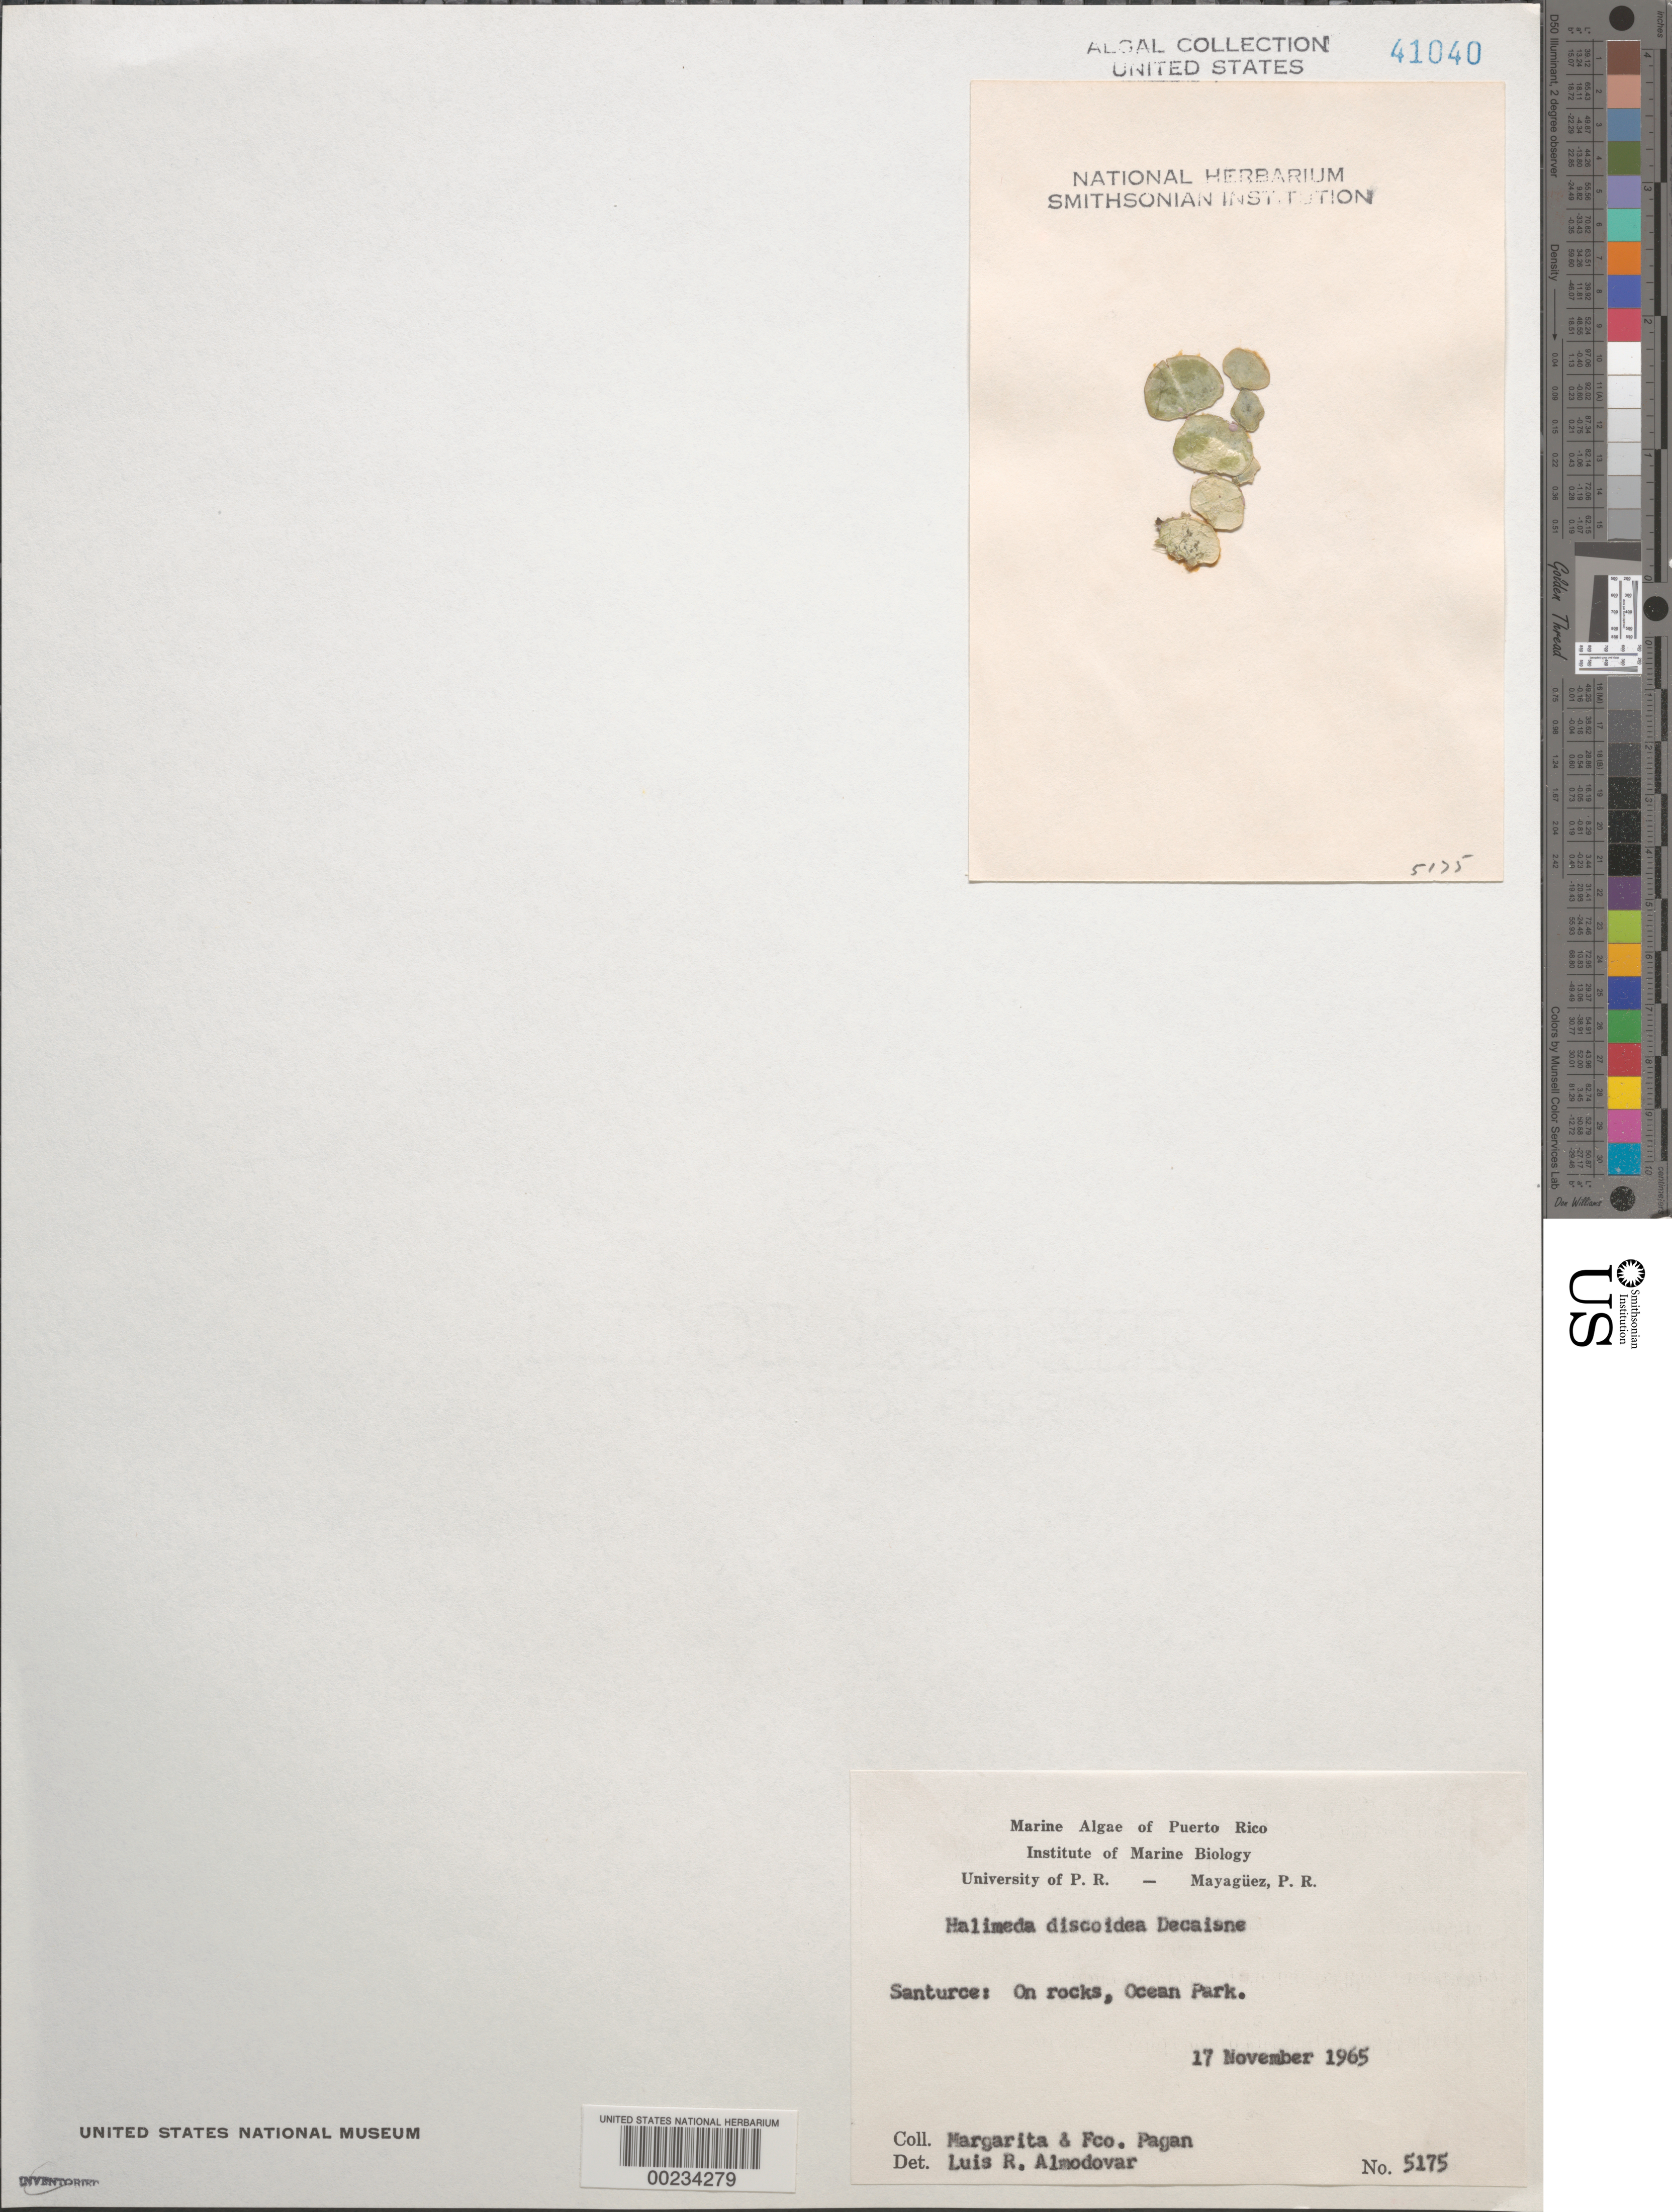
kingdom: Plantae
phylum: Chlorophyta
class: Ulvophyceae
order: Bryopsidales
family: Halimedaceae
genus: Halimeda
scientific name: Halimeda discoidea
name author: Decne.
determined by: Almodovar, L. R.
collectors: M. Pagan & F. Pagan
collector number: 5175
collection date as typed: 17 Nov 1965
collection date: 1965-11-17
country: Puerto Rico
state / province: San Juan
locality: Santurce, ocean park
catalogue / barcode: US 41040